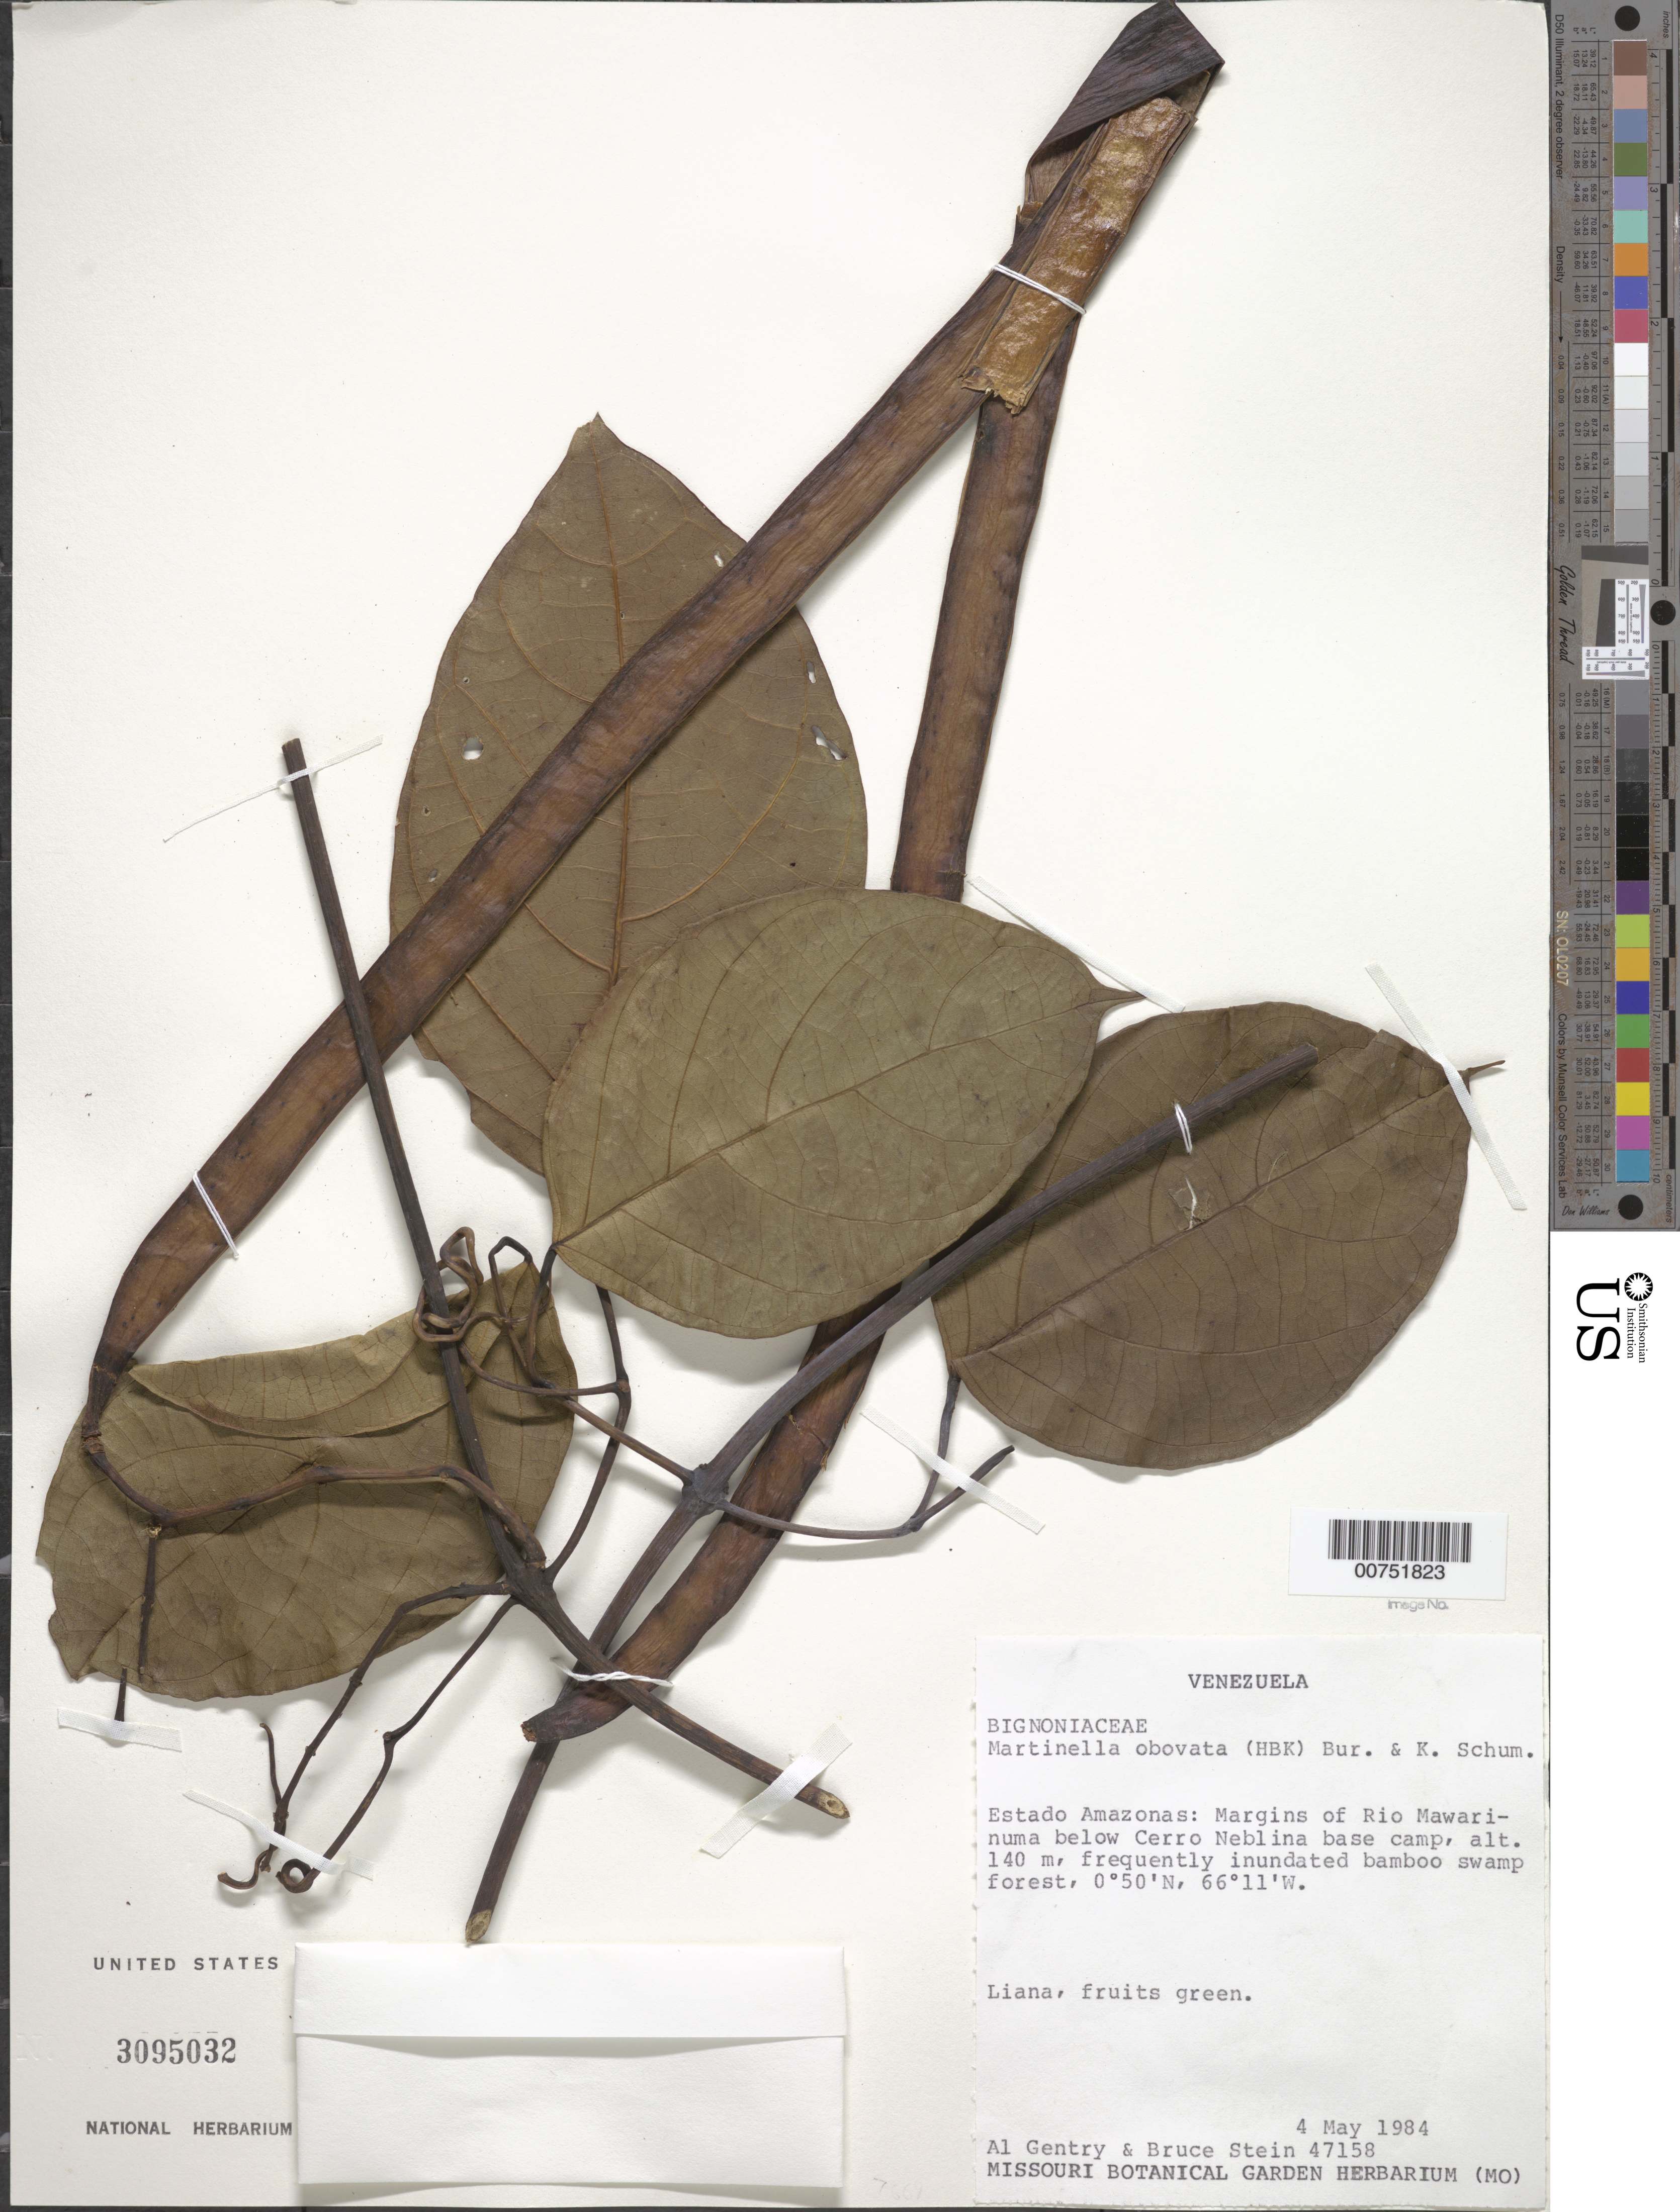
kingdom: Plantae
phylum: Tracheophyta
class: Magnoliopsida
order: Lamiales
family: Bignoniaceae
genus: Martinella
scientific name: Martinella obovata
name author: (Kunth) Bureau & K. Schum.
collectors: A. H. Gentry & B. Stein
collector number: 47158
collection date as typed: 4-May-84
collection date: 1984-05-04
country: Venezuela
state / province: Amazonas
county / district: Río Negro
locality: Cerro de La Neblina, base camp along Río Mawarinuma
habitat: Margins of river, frequently inundated bamboo swamp below camp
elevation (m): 140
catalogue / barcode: US 3095032